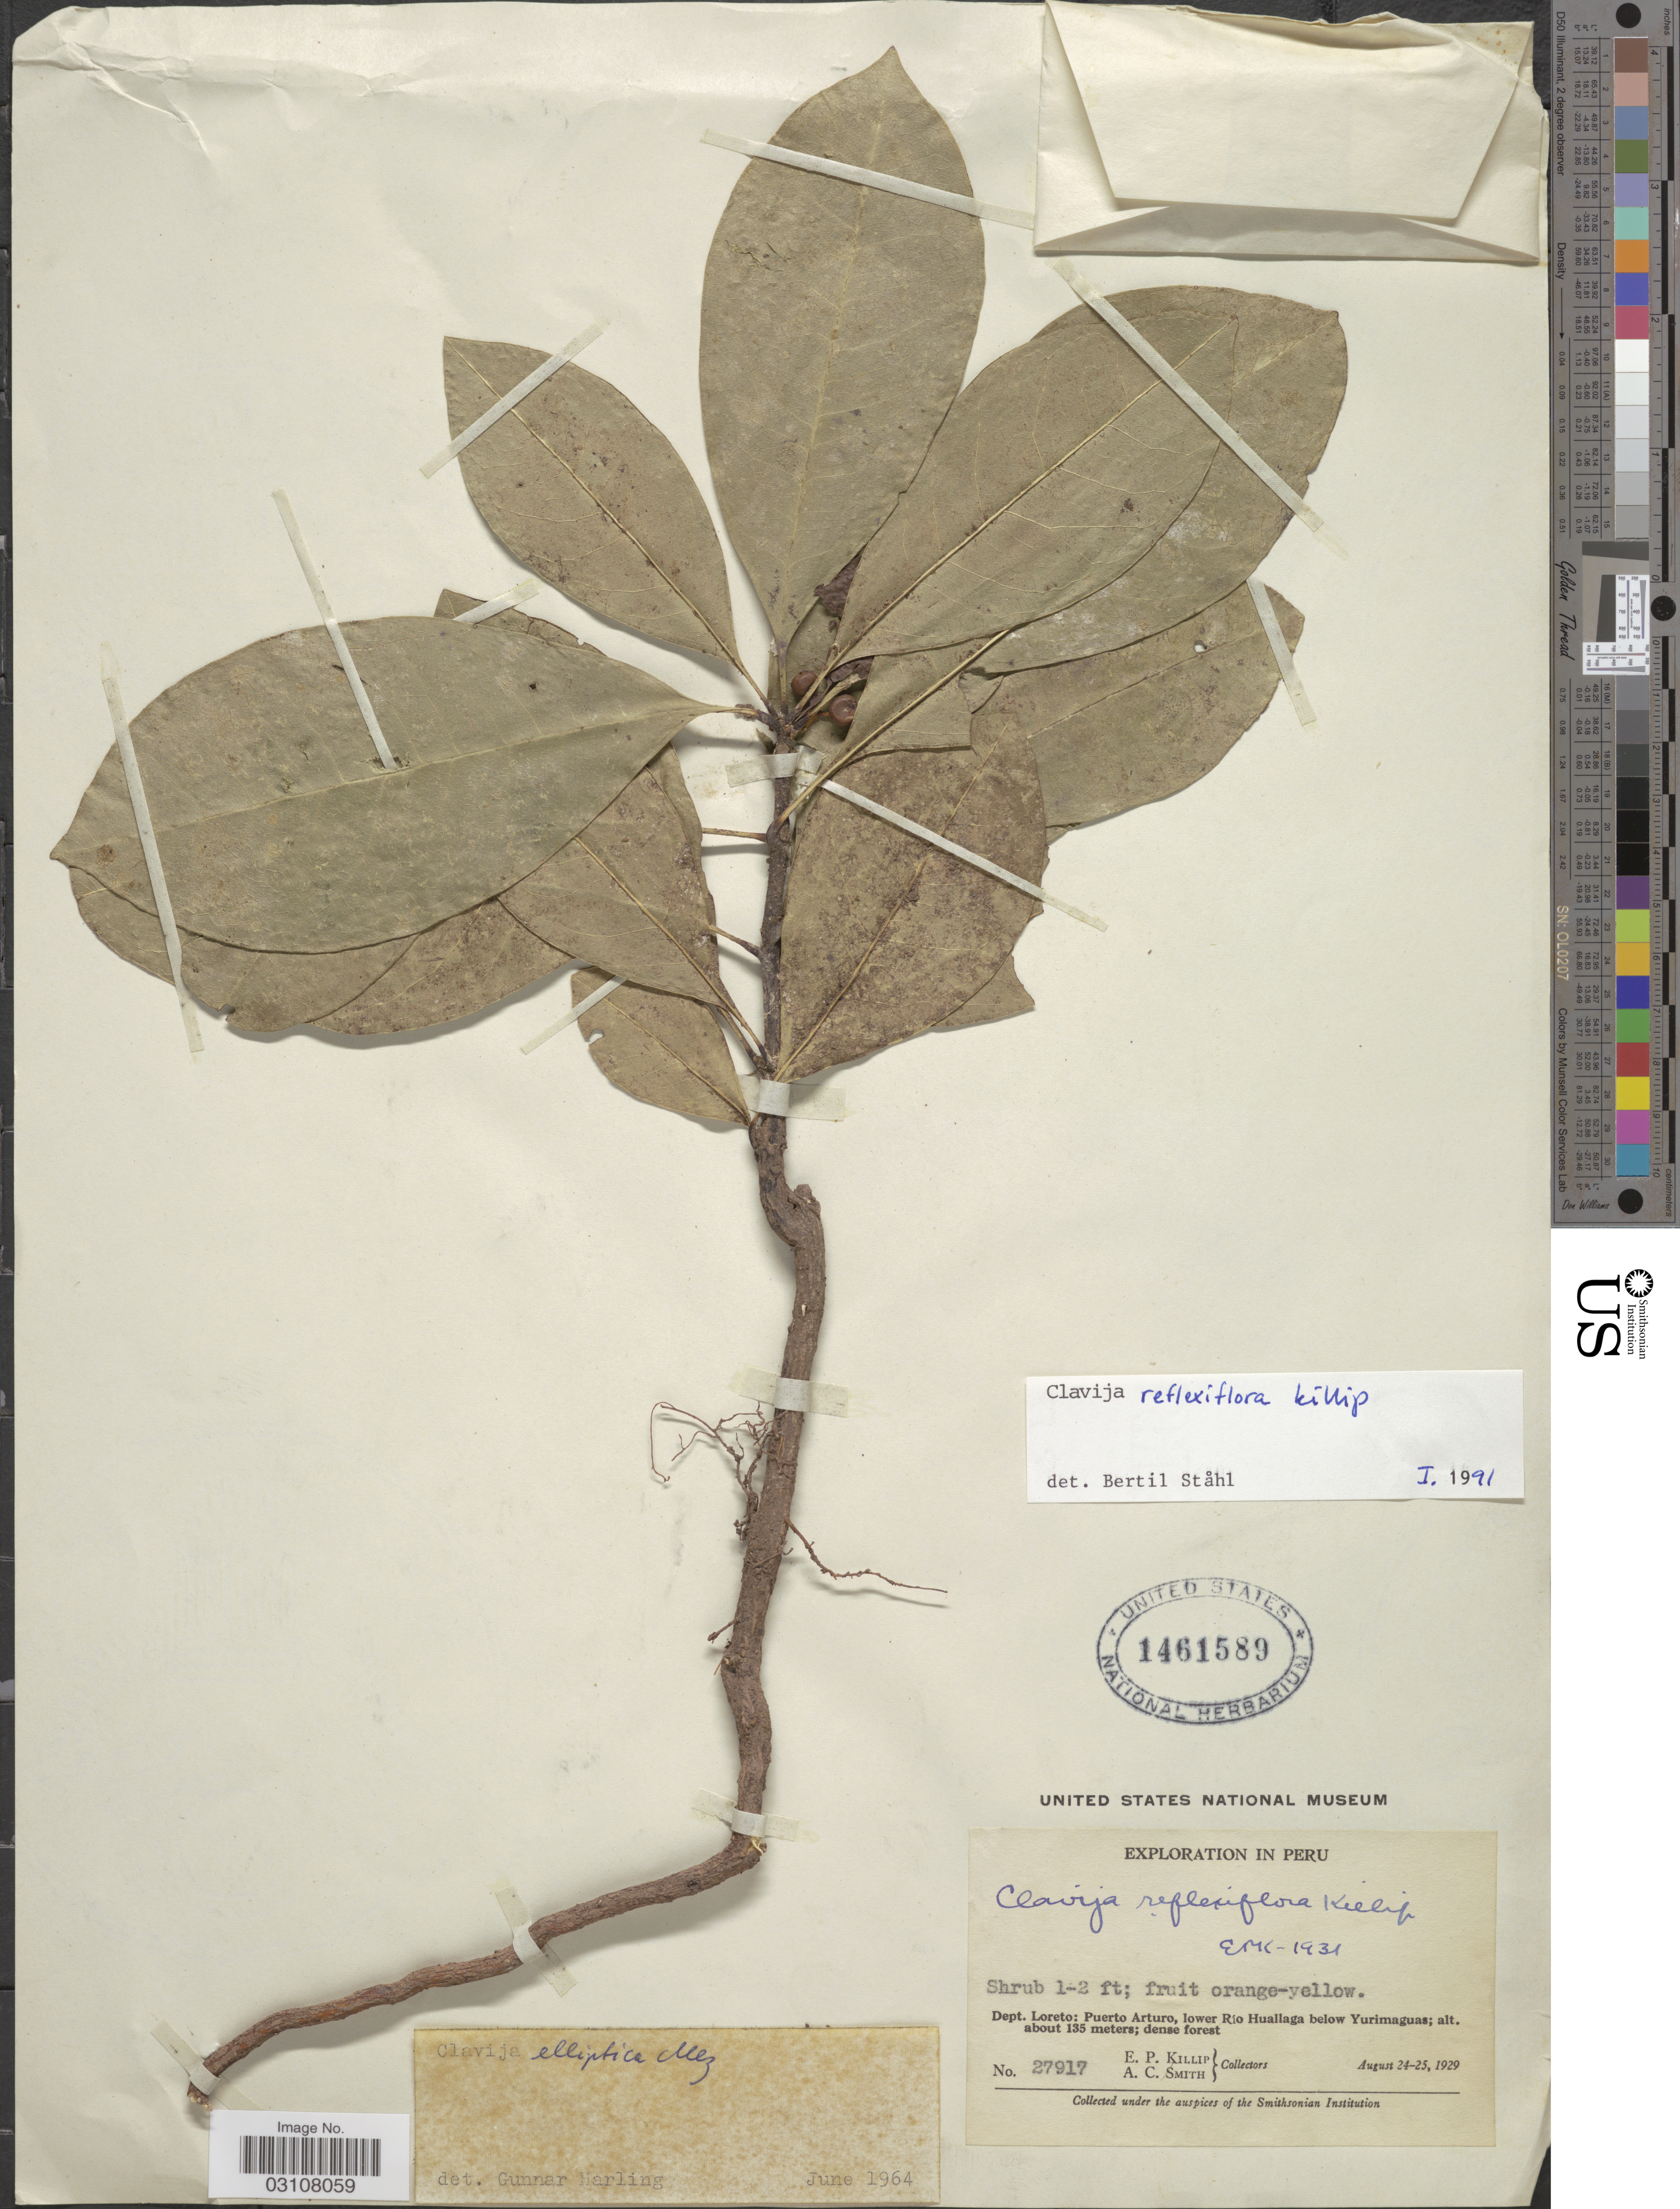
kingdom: Plantae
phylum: Tracheophyta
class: Magnoliopsida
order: Ericales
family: Primulaceae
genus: Clavija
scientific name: Clavija reflexiflora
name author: Killip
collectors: E. P. Killip & A. C. Smith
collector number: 27917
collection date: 1929-08-24/1929-08-25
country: Peru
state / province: Loreto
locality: Dept. Loreto: Puerto Arturo, lower Río Huallaga below Yurimaguas.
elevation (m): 135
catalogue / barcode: US 1461589